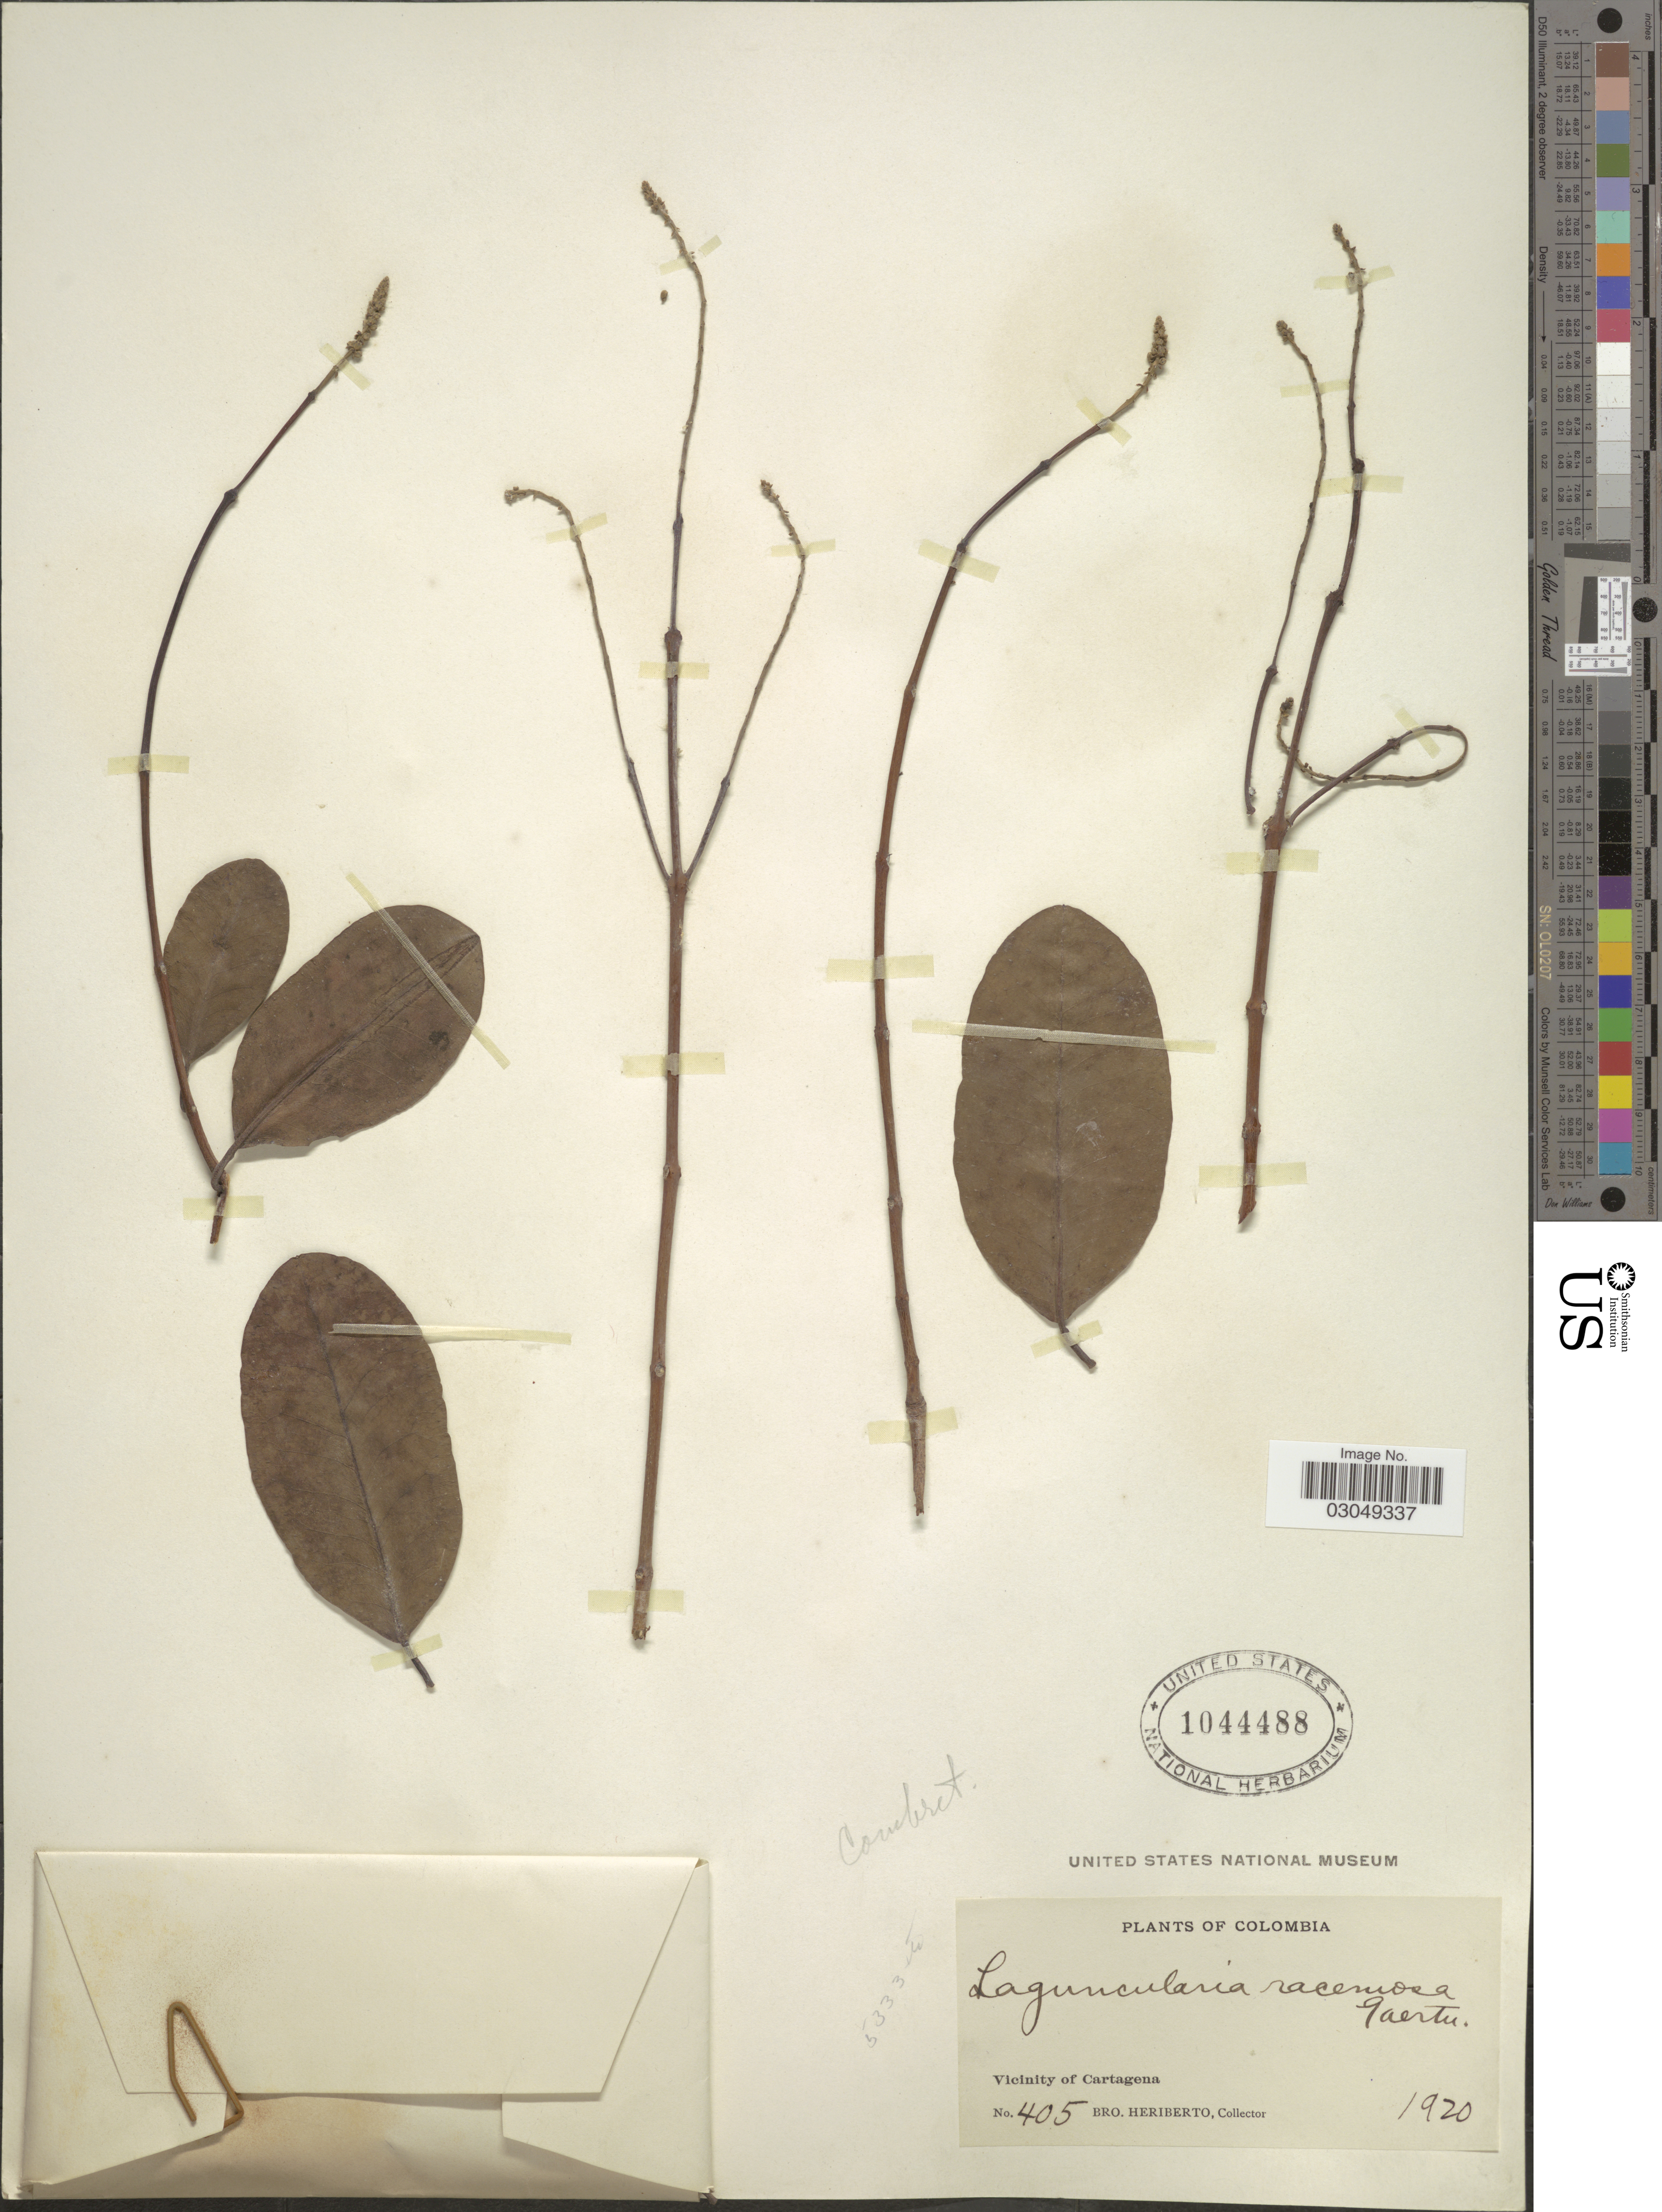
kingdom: Plantae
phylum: Tracheophyta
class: Magnoliopsida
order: Myrtales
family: Combretaceae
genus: Laguncularia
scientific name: Laguncularia racemosa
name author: (L.) C.F. Gaertn.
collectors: B. Heriberto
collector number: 405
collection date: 1920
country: Colombia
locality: Vicinity of Cartagena.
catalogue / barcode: US 1044488